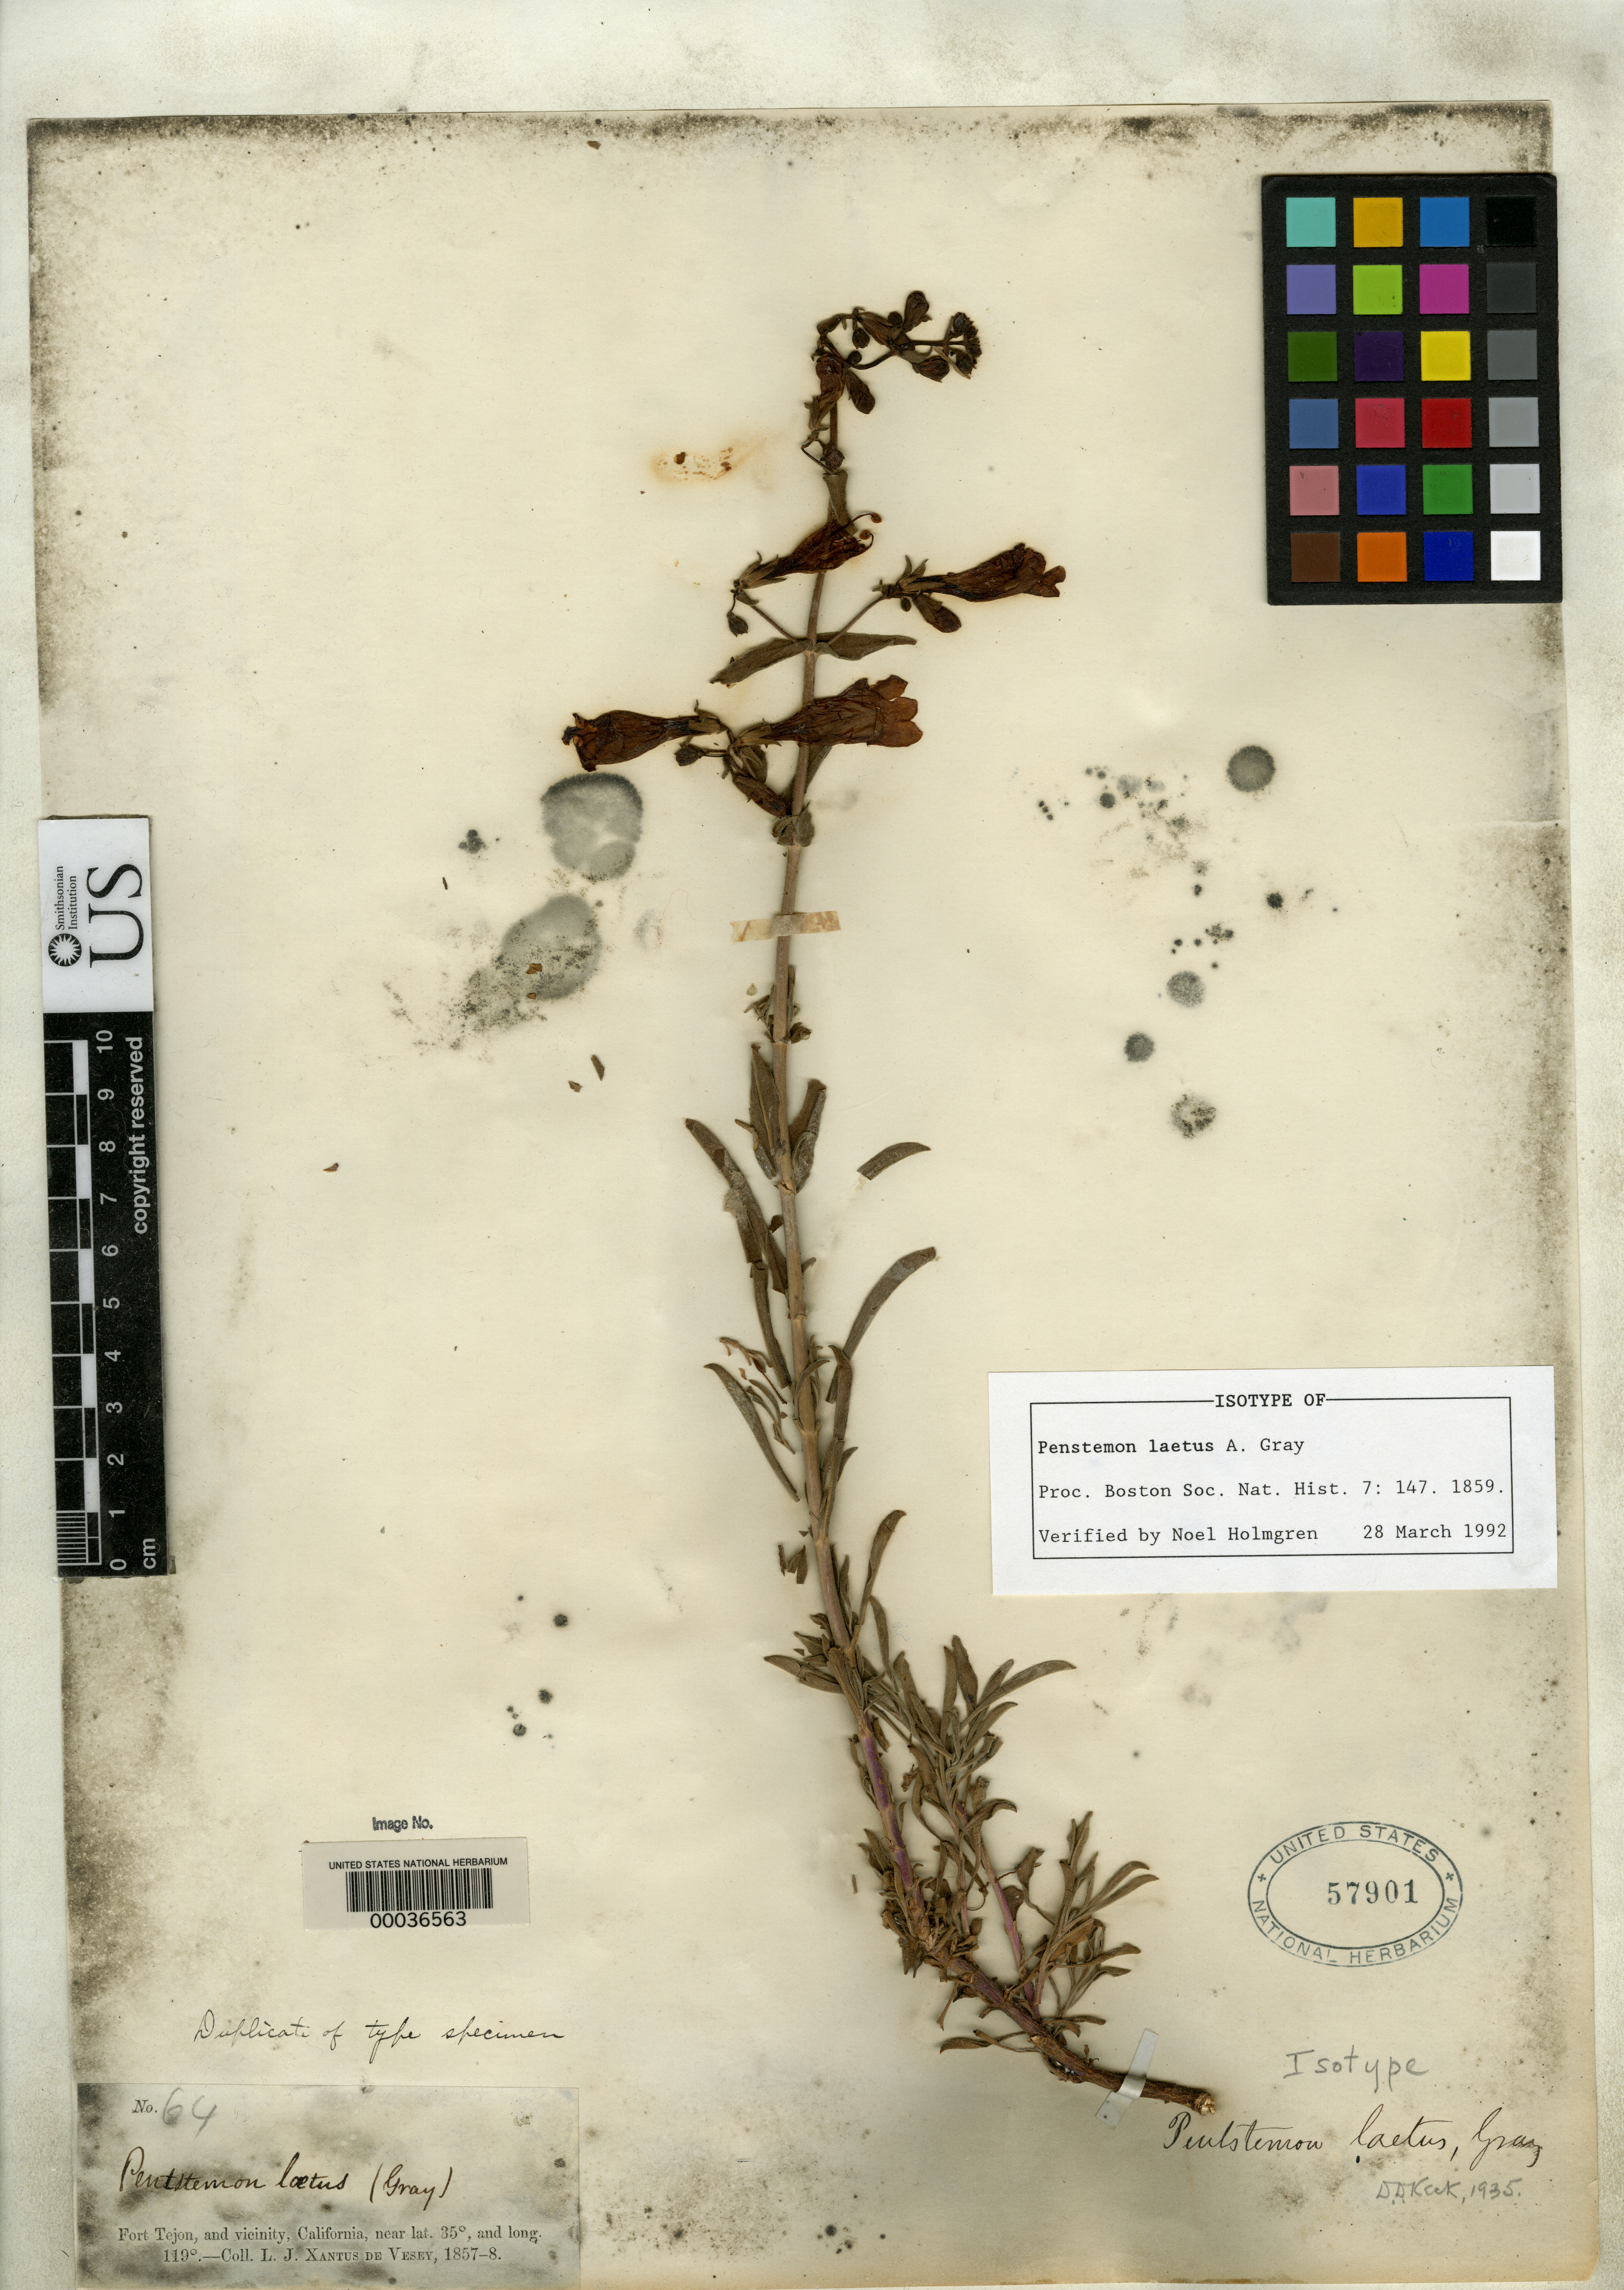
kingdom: Plantae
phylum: Tracheophyta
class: Magnoliopsida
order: Lamiales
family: Plantaginaceae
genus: Penstemon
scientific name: Penstemon laetus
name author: A. Gray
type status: Isotype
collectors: L. J. Xantus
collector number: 64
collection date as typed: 1857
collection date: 1857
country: United States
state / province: California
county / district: Kern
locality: Fort Tejon.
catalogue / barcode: US 57901